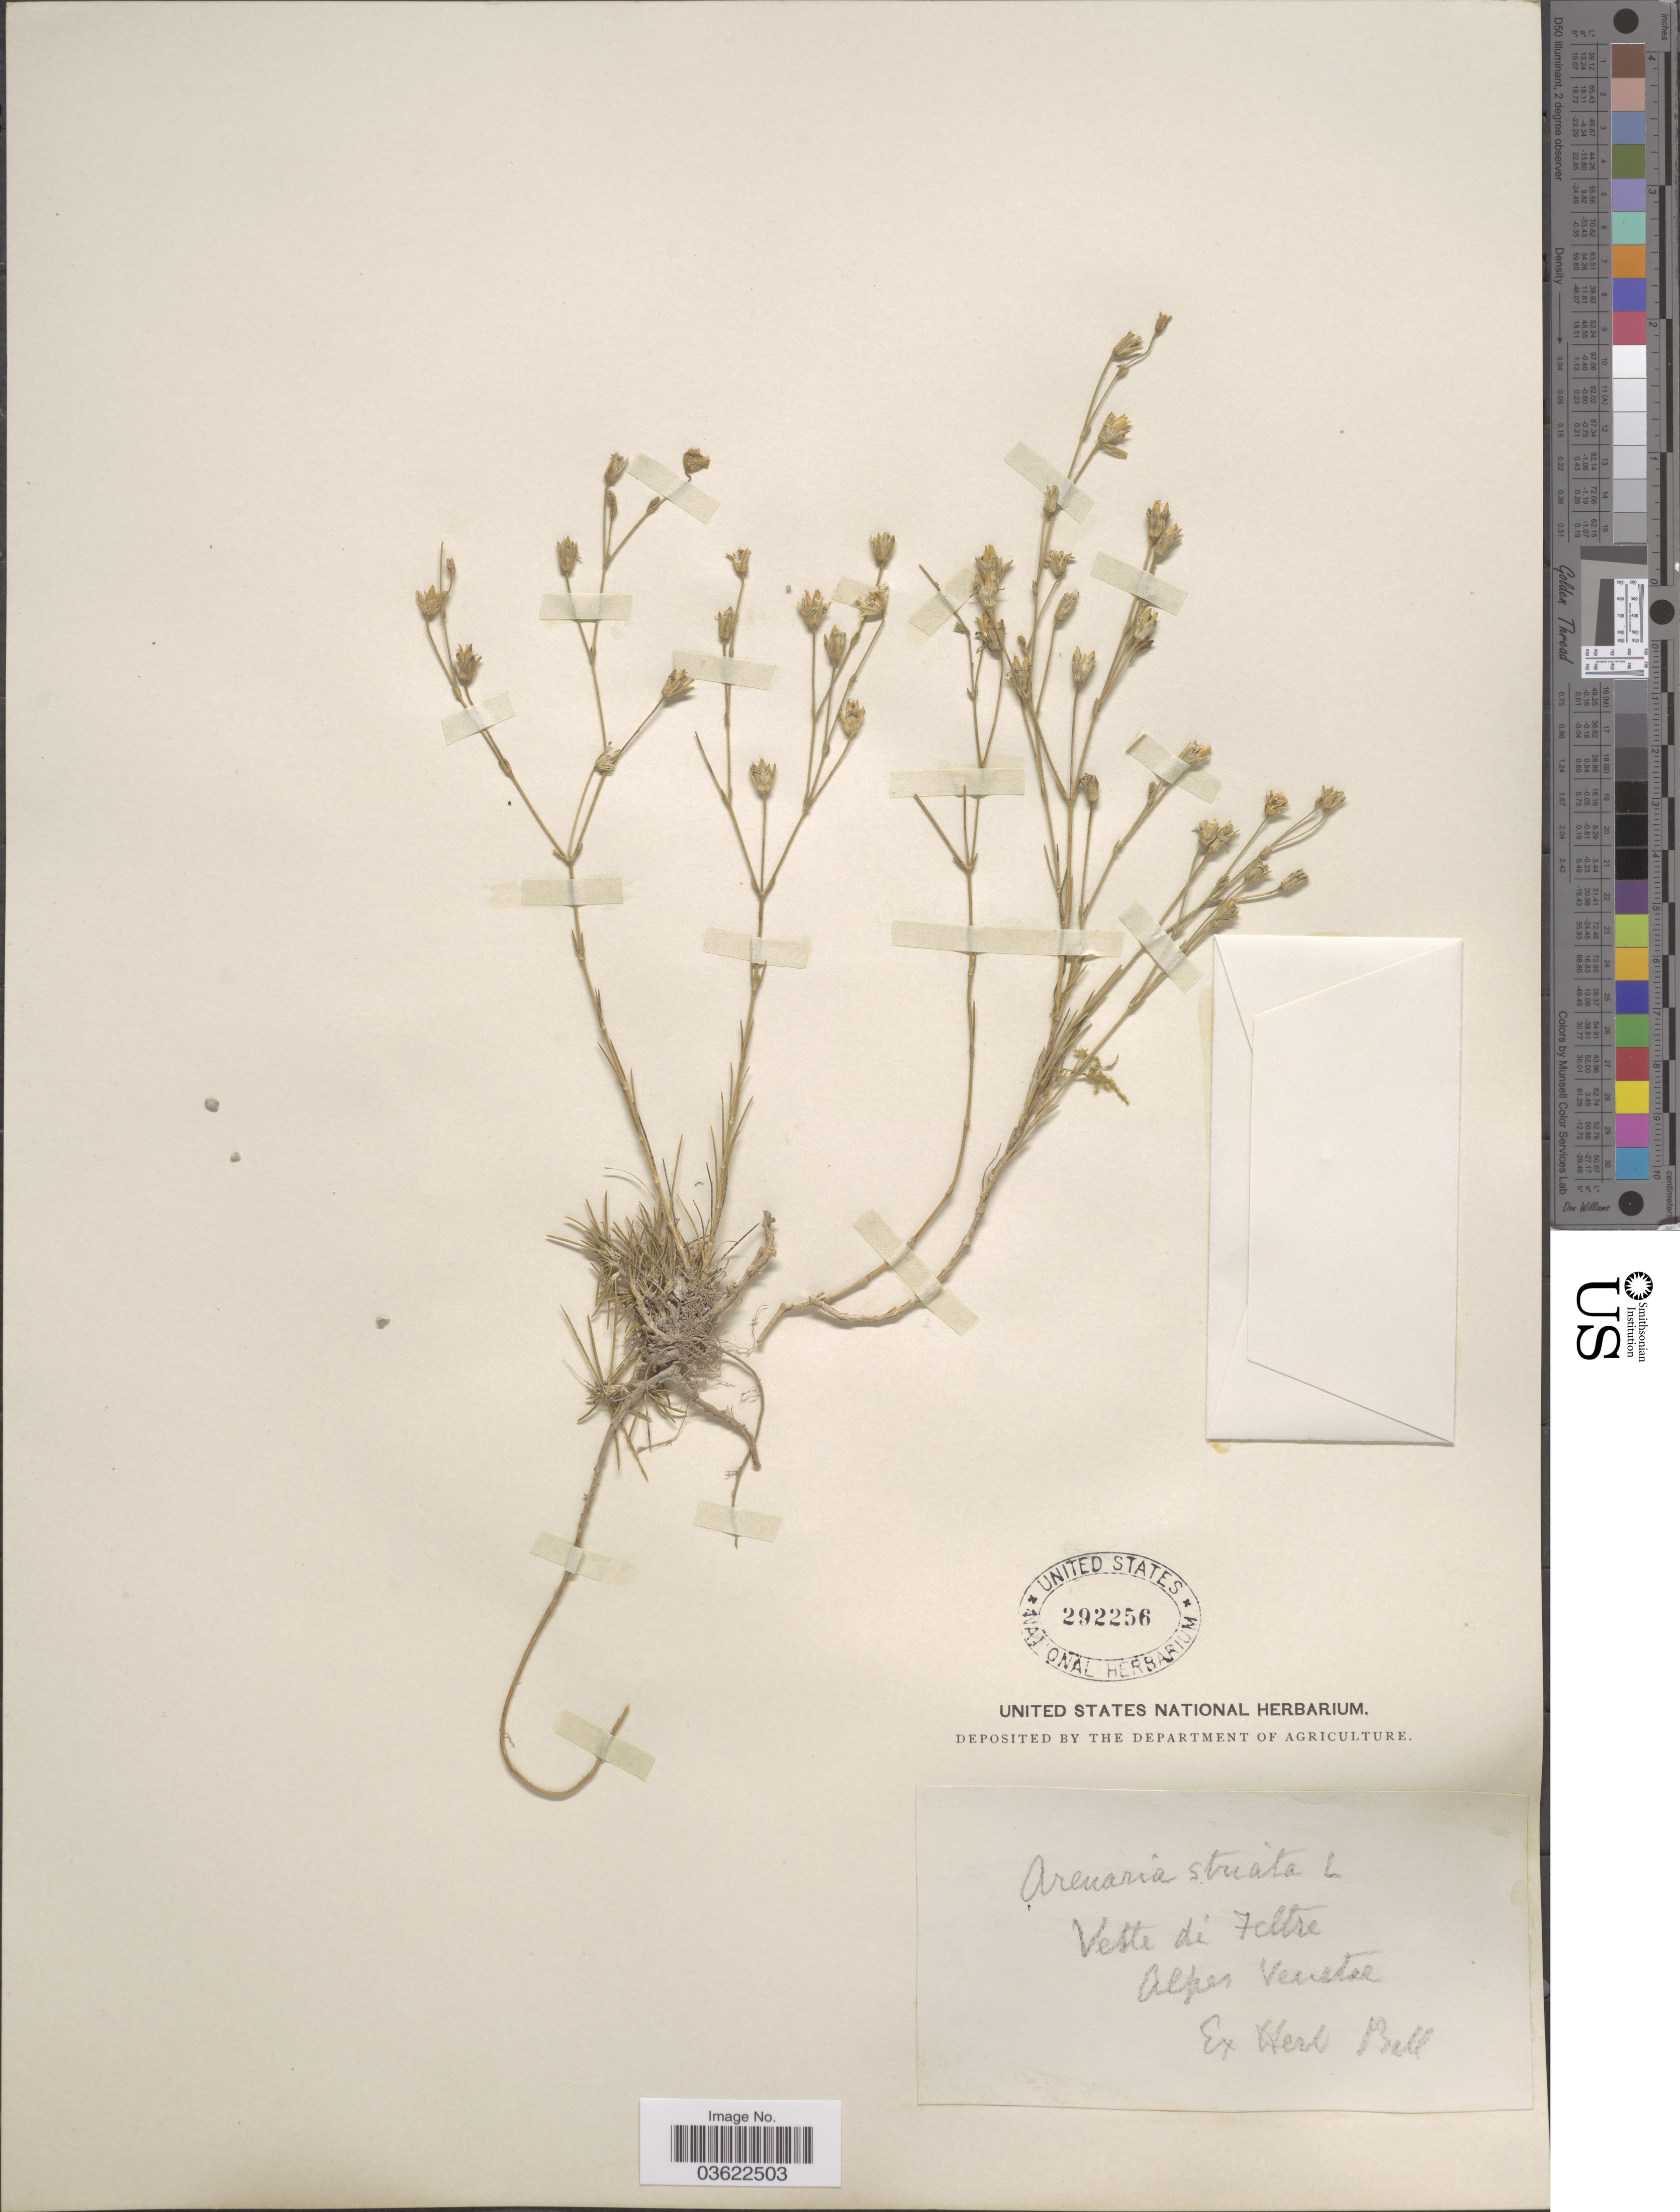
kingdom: Plantae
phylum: Tracheophyta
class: Magnoliopsida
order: Caryophyllales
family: Caryophyllaceae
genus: Cherleria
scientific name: Cherleria laricifolia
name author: (L.) Iamonico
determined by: Strong, Mark T., (BOT), Smithsonian Institution - National Museum of Natural History (UNITED STATES)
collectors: ex herb. Ball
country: Italy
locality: Vette di Feltre Alpes Venstre.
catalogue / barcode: US 292256